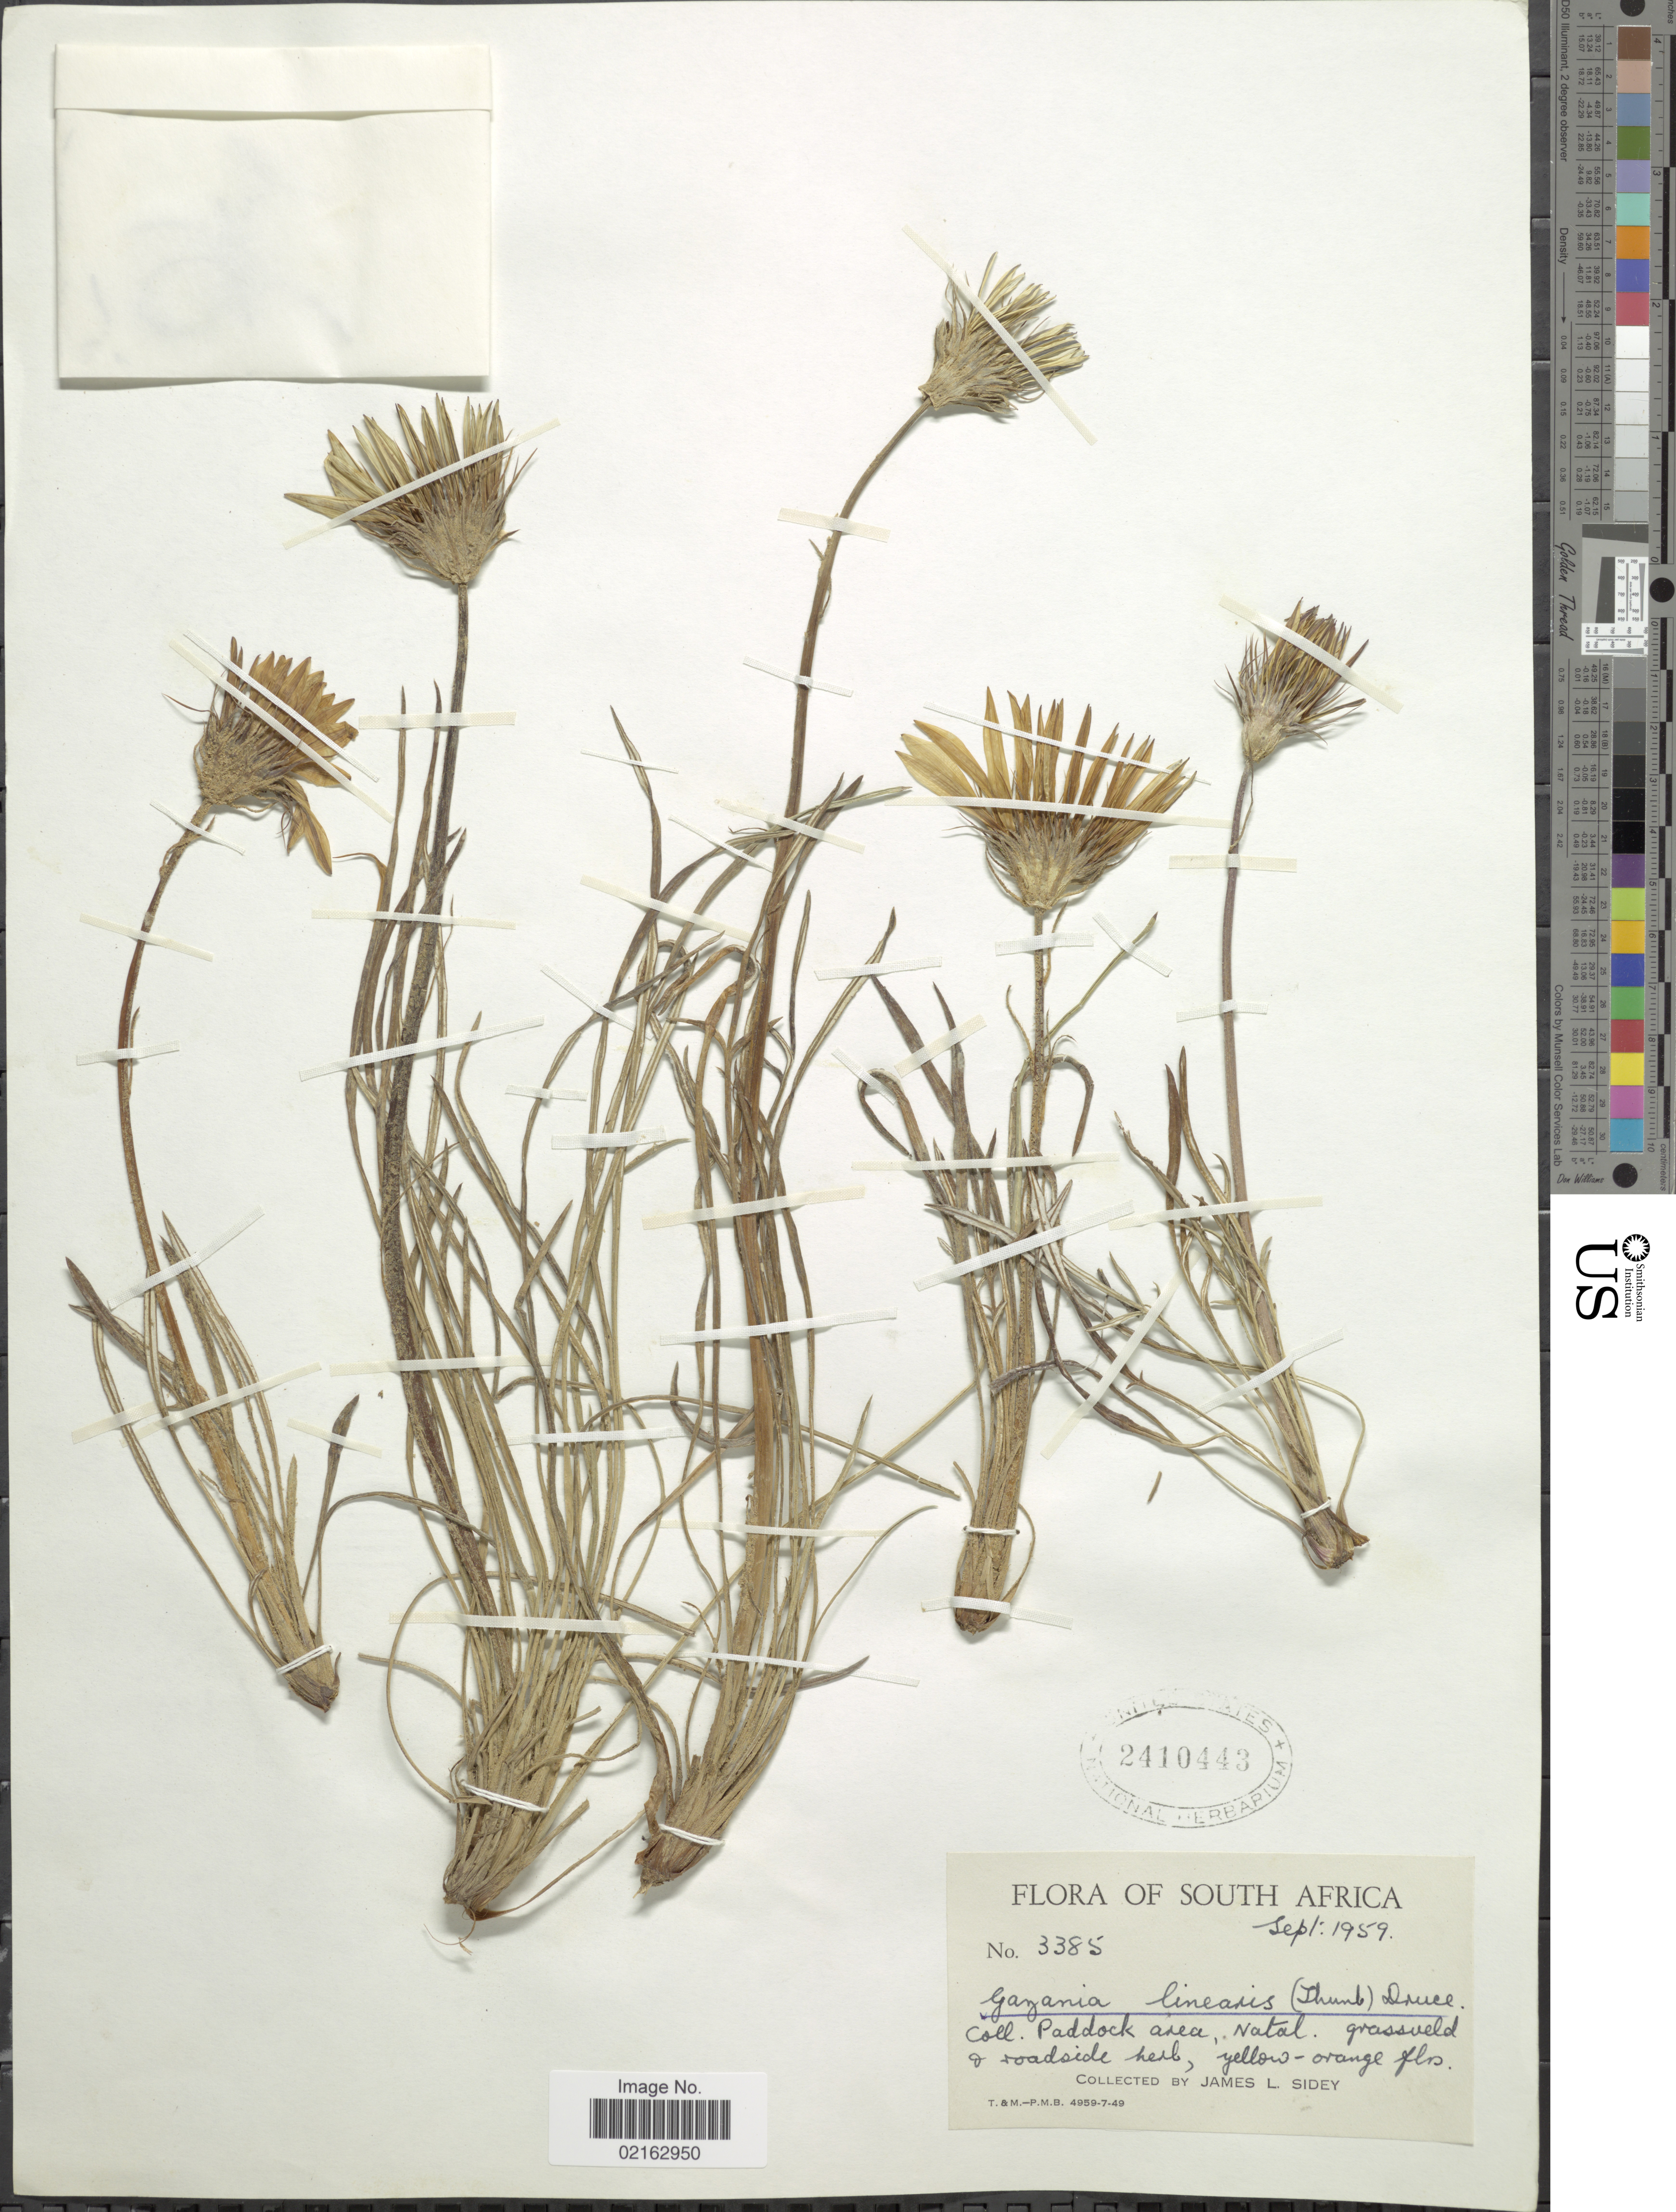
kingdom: Plantae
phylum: Tracheophyta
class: Magnoliopsida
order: Asterales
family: Asteraceae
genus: Gazania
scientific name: Gazania linearis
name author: (Thunb.) Druce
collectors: J. L. Sidey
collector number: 3385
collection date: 1959-09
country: South Africa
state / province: KwaZulu-Natal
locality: Paddock area, Natal.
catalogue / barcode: US 2410443